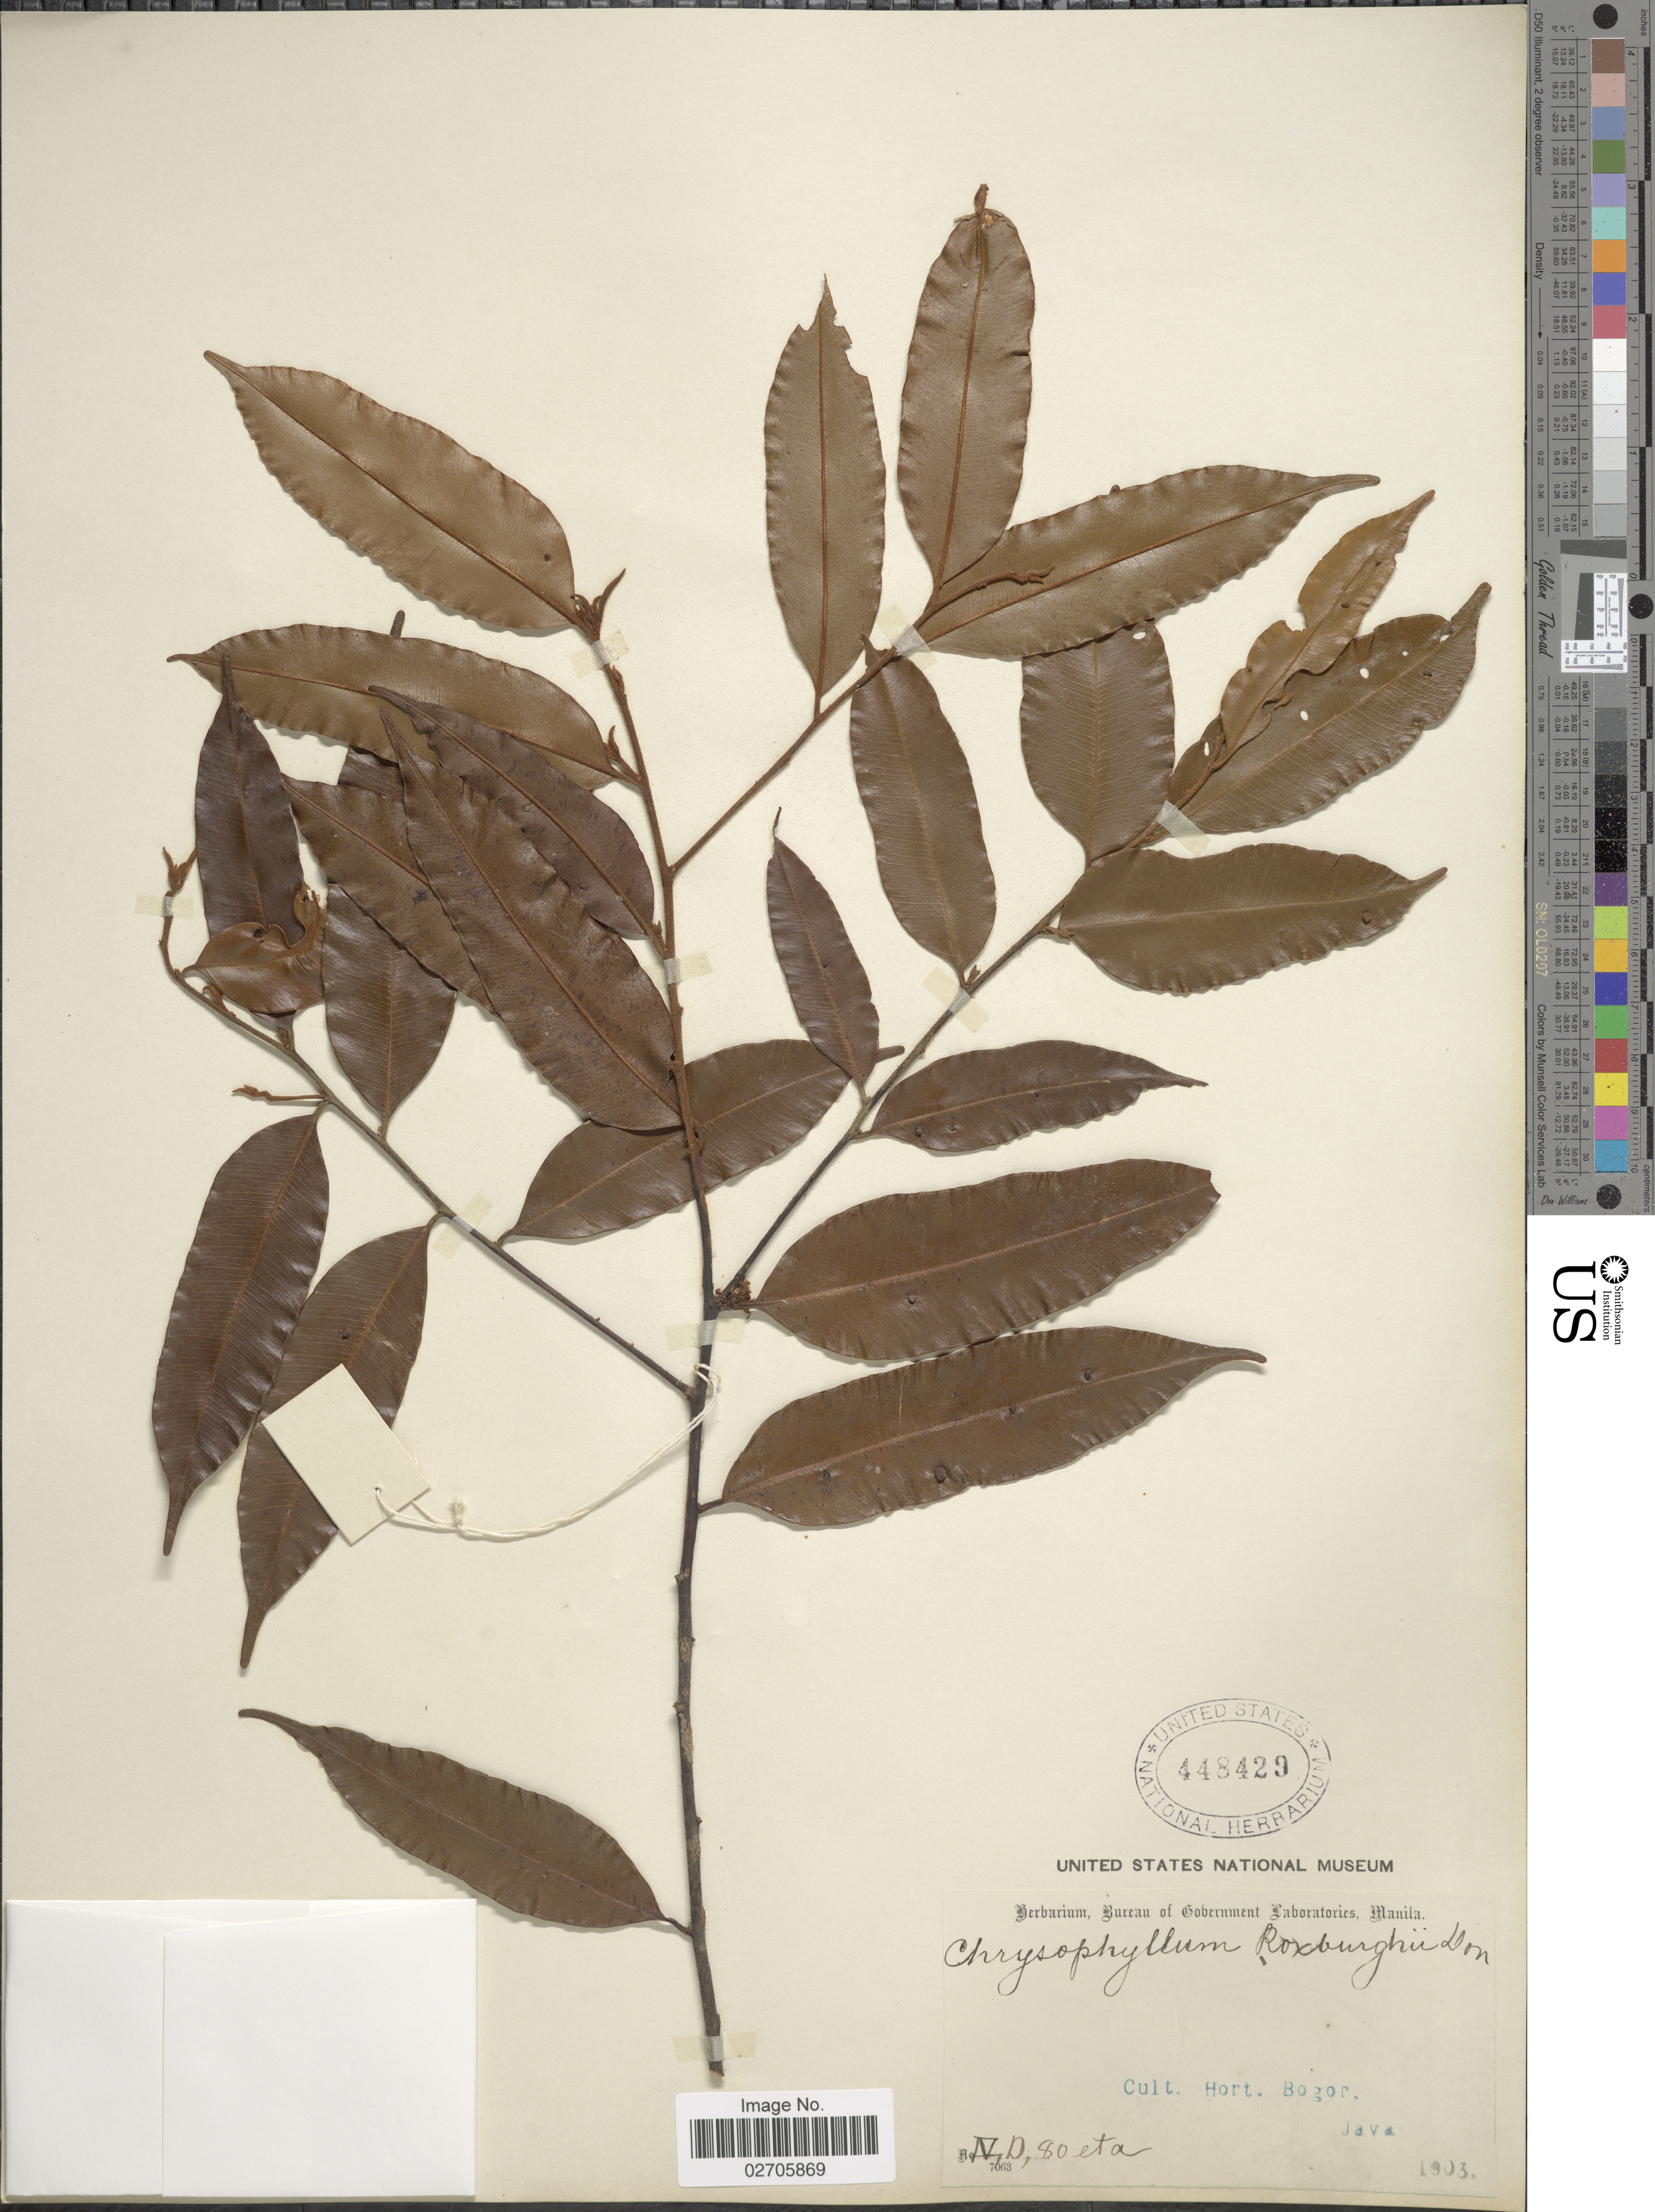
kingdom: Plantae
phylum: Tracheophyta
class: Magnoliopsida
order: Ericales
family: Sapotaceae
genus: Chrysophyllum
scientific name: Chrysophyllum lanceolatum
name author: (Blume) A. DC.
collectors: Ex herb. Bureau of Government Laboratories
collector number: IV,D,80 et a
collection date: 1903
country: Indonesia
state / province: Java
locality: Cult. Hort. Bogor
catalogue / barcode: US 448429